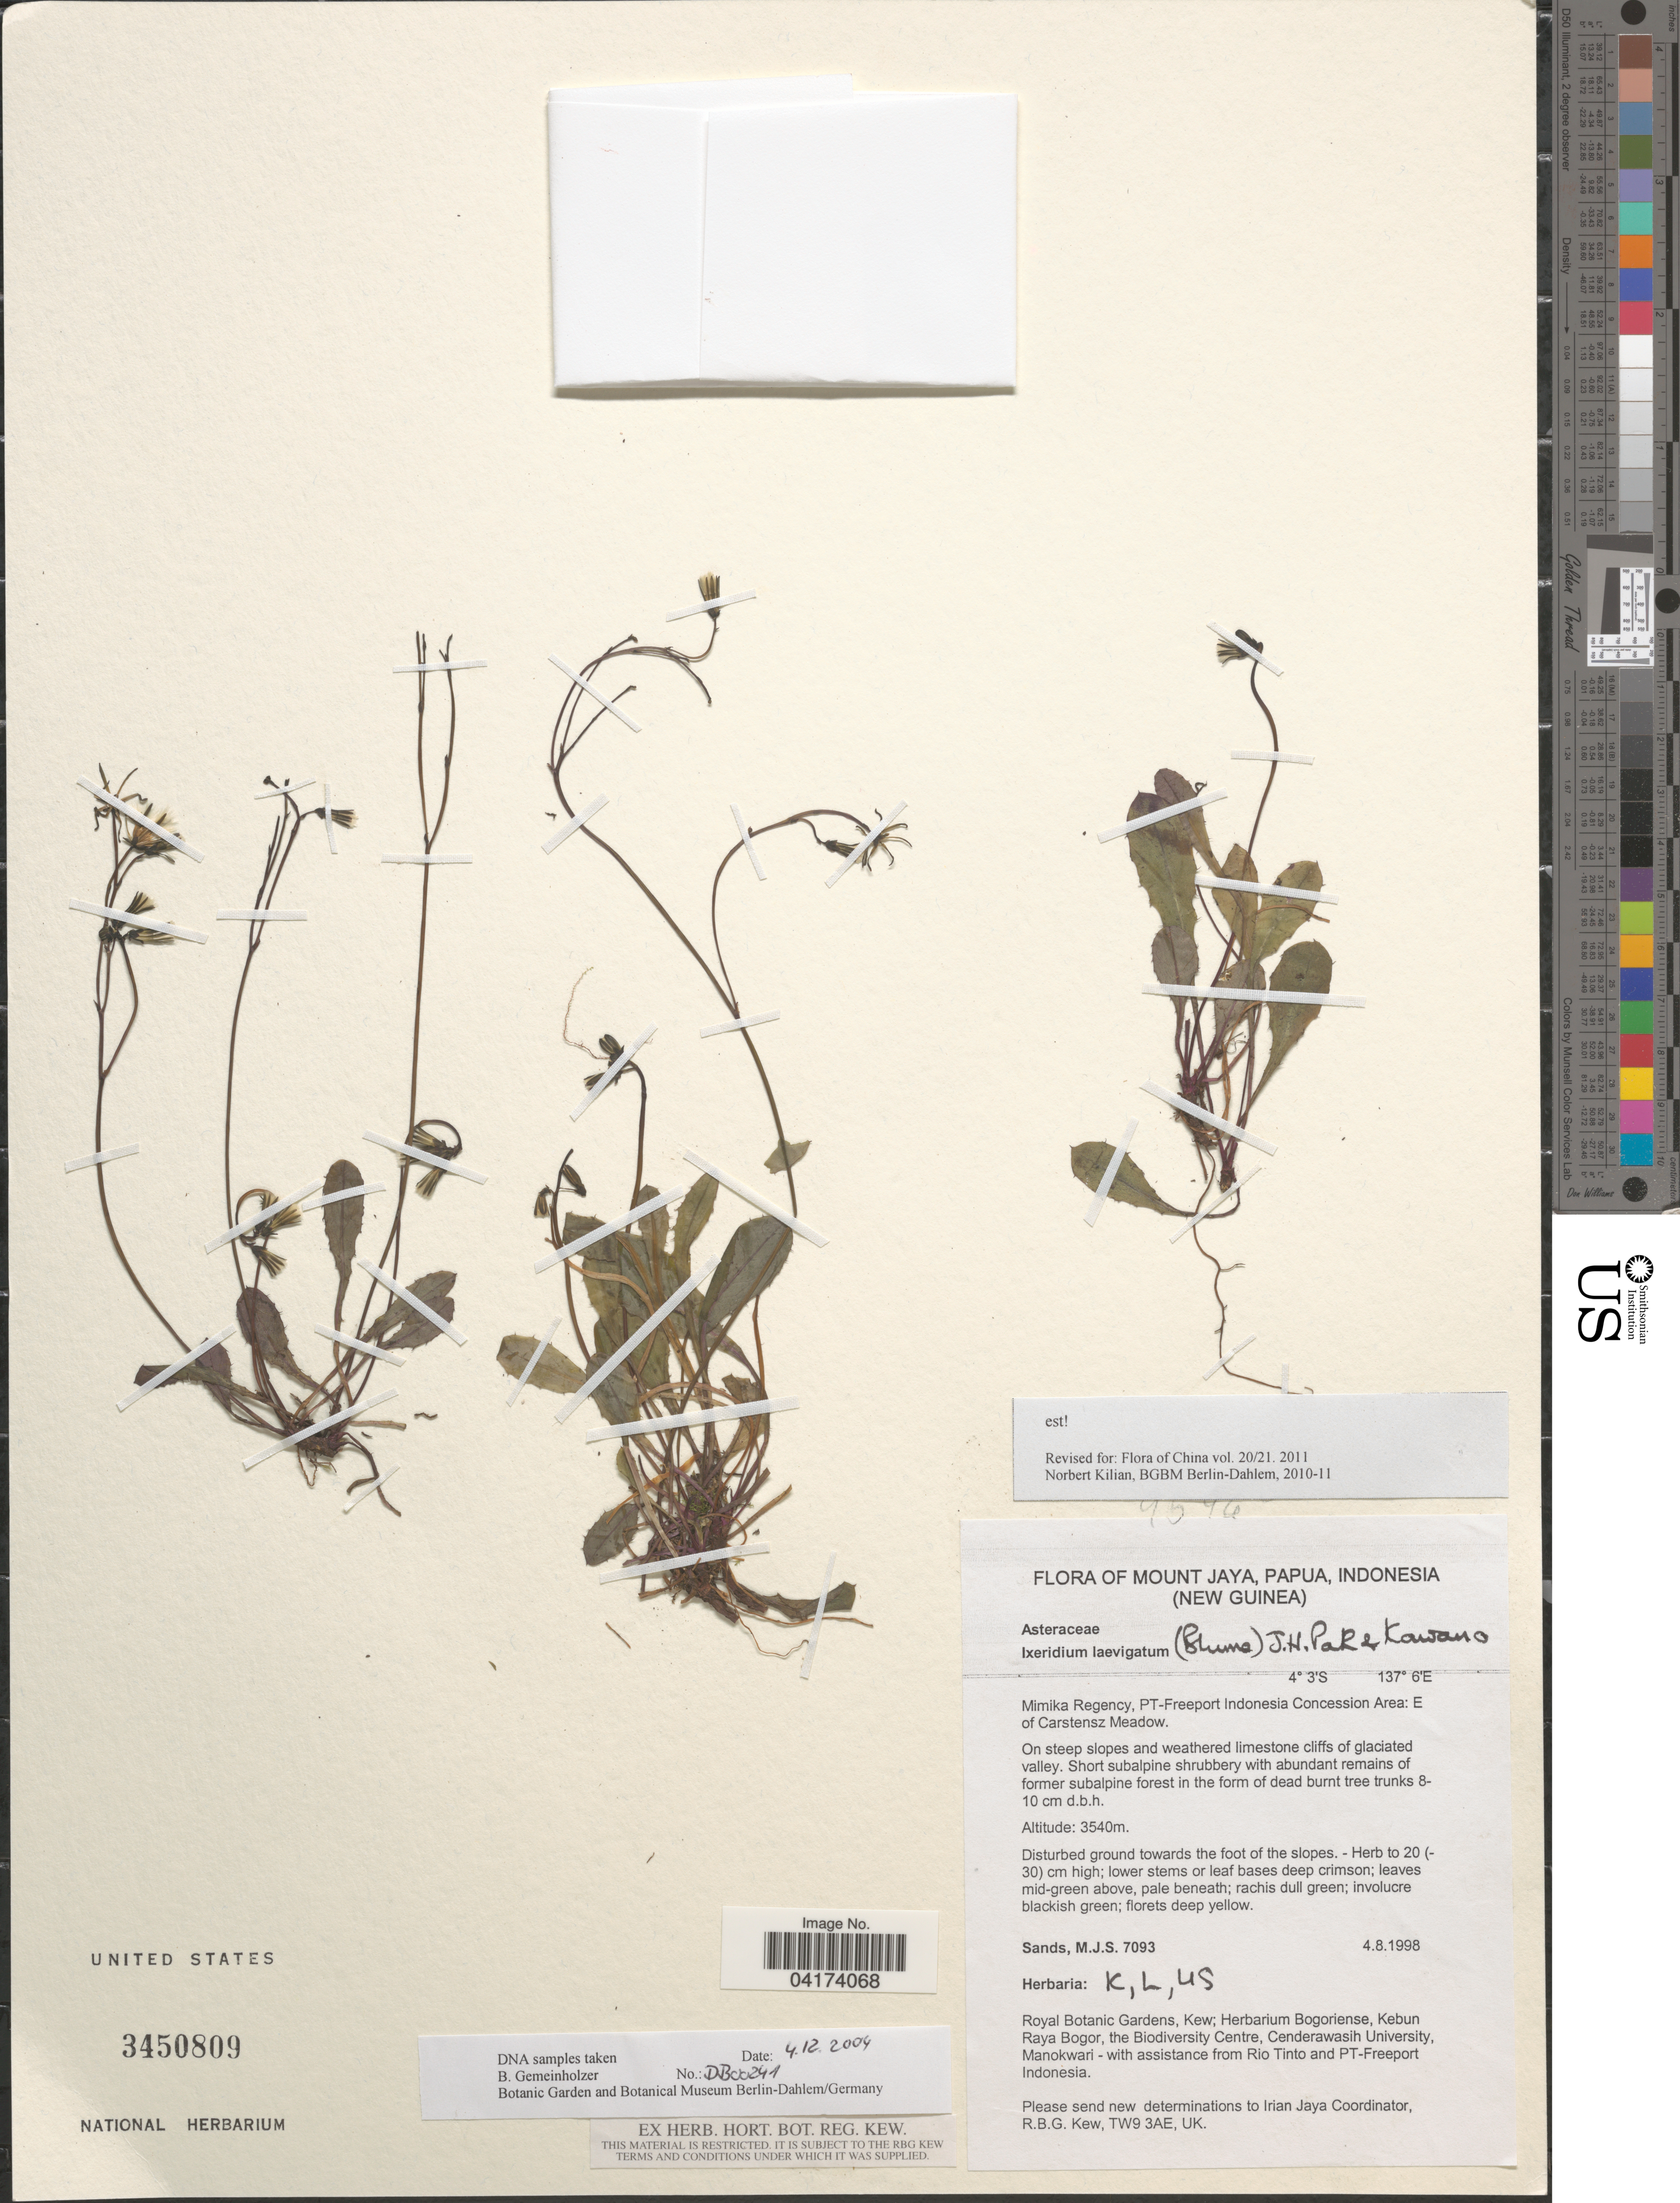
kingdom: Plantae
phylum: Tracheophyta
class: Magnoliopsida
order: Asterales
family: Asteraceae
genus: Ixeridium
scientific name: Ixeridium laevigatum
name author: (Blume) Pak & Kawano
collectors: M. Sands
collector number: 7093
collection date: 1998-08-04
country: Indonesia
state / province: Papua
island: New Guinea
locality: Mount Jaya. (New Guinea). Mimika Regency, PT-Freeport Indonesia Concession Area: E of Carstenz Meadow. On steep slopes and weathered limestone cliffs of glaciated valley.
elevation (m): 3540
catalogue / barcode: US 3450809